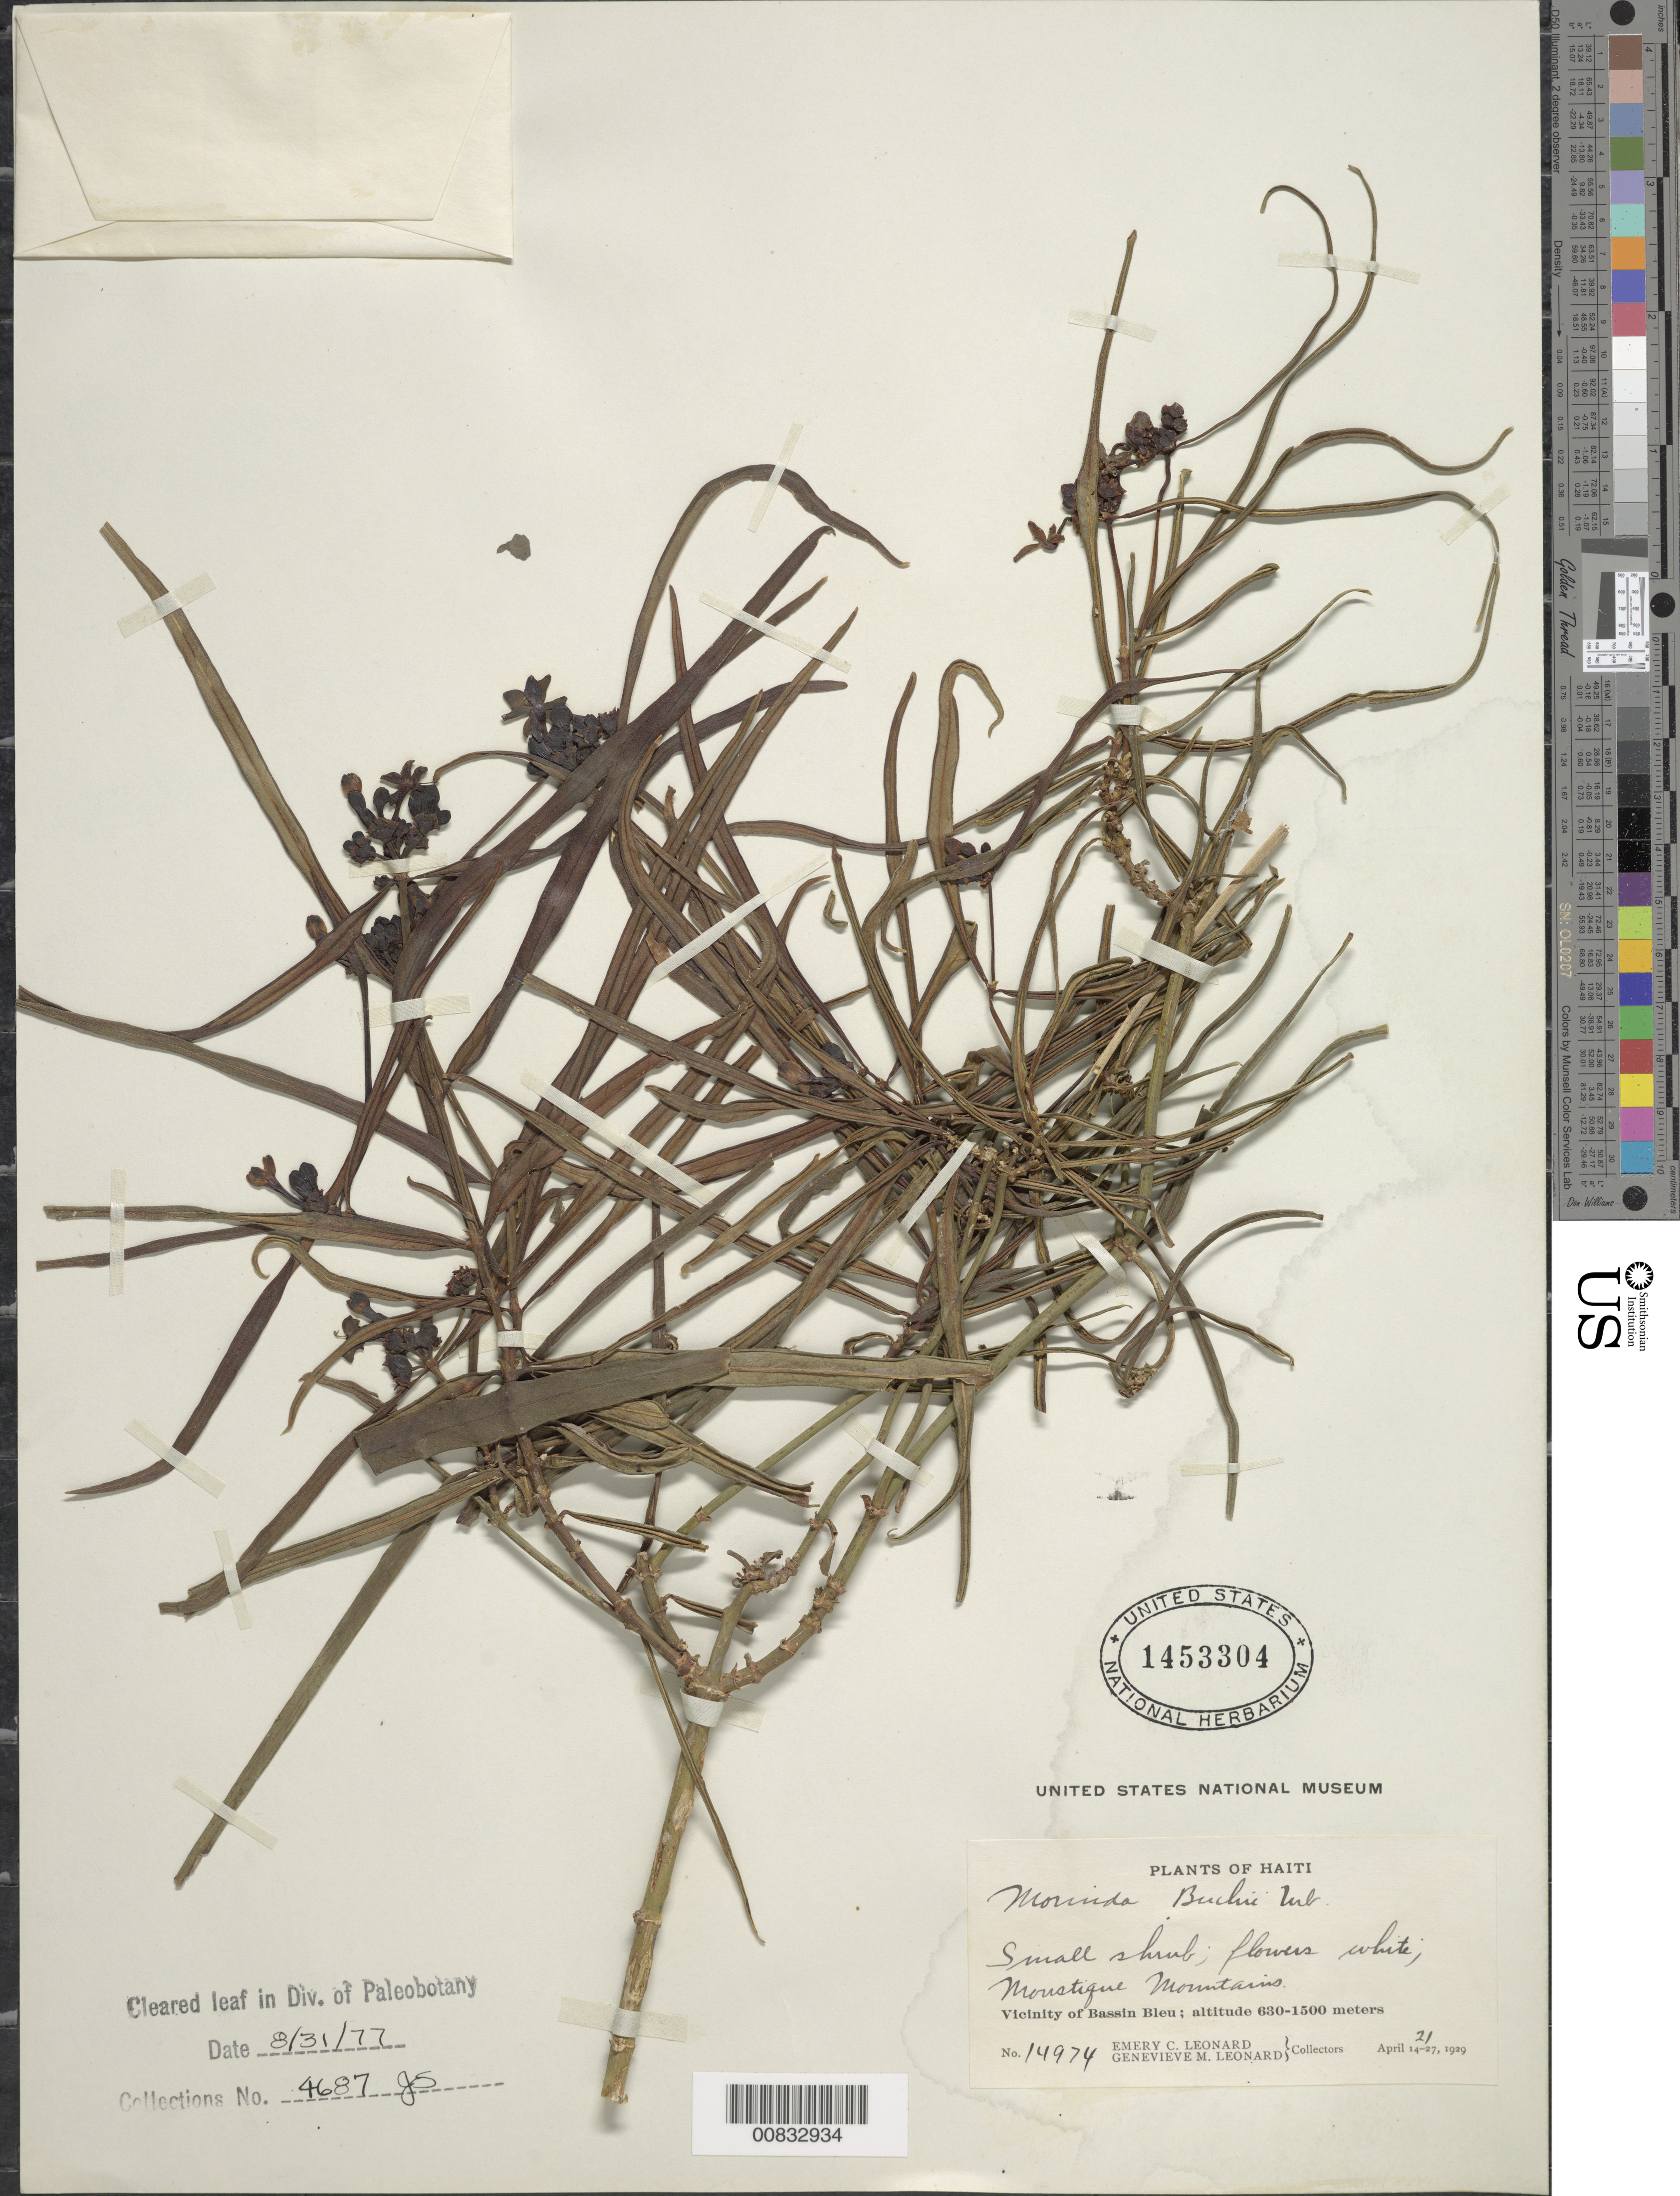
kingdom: Plantae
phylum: Tracheophyta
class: Magnoliopsida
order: Gentianales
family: Rubiaceae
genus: Morinda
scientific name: Morinda buchii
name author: Urb.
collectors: E. C. Leonard & G. M. Leonard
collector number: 14974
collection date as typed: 21 Apr 1929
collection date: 1929-04-21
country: Haiti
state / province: Nord-Ouest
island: Hispaniola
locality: Vicinity of Bassin Bleu, Moustique Mountains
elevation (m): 630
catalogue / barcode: US 1453304